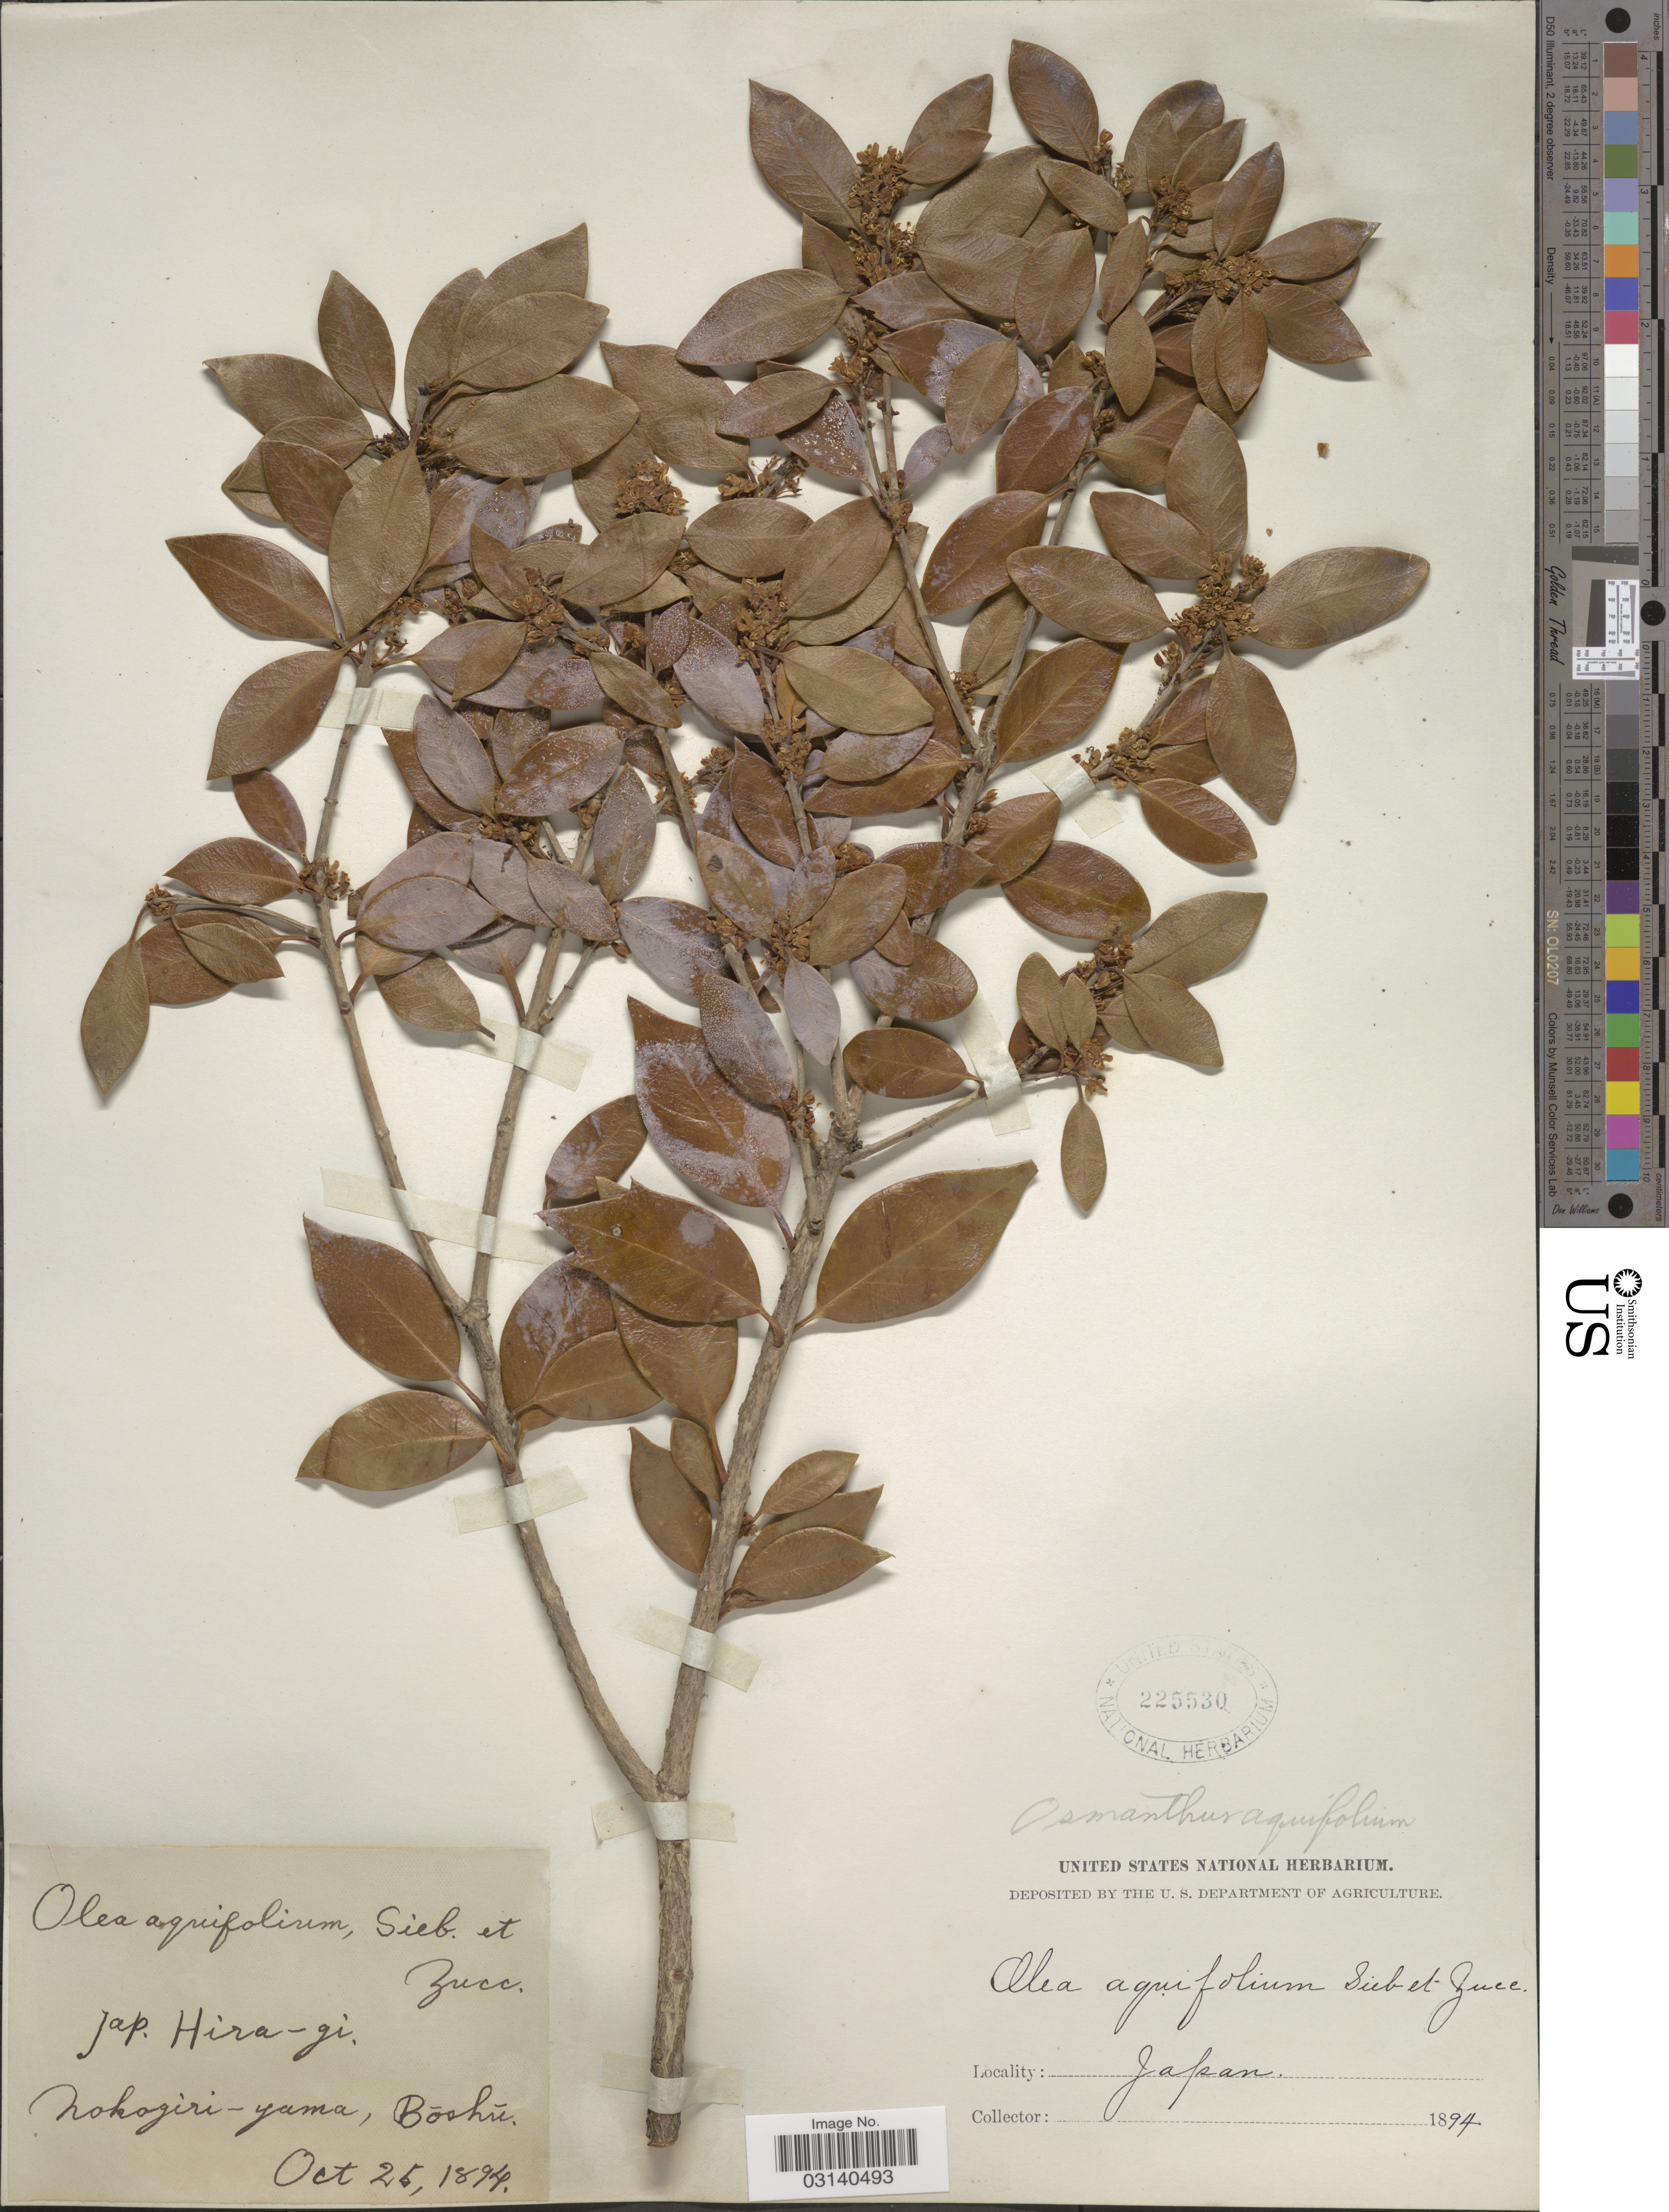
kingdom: Plantae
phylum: Tracheophyta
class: Magnoliopsida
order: Lamiales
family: Oleaceae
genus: Osmanthus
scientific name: Osmanthus aquifolium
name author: (Siebold & Zucc.) J. Dix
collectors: ex herb. United States National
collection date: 1894-10-25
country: Japan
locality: Nokogiri-yama, Boshu.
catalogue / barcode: US 225530